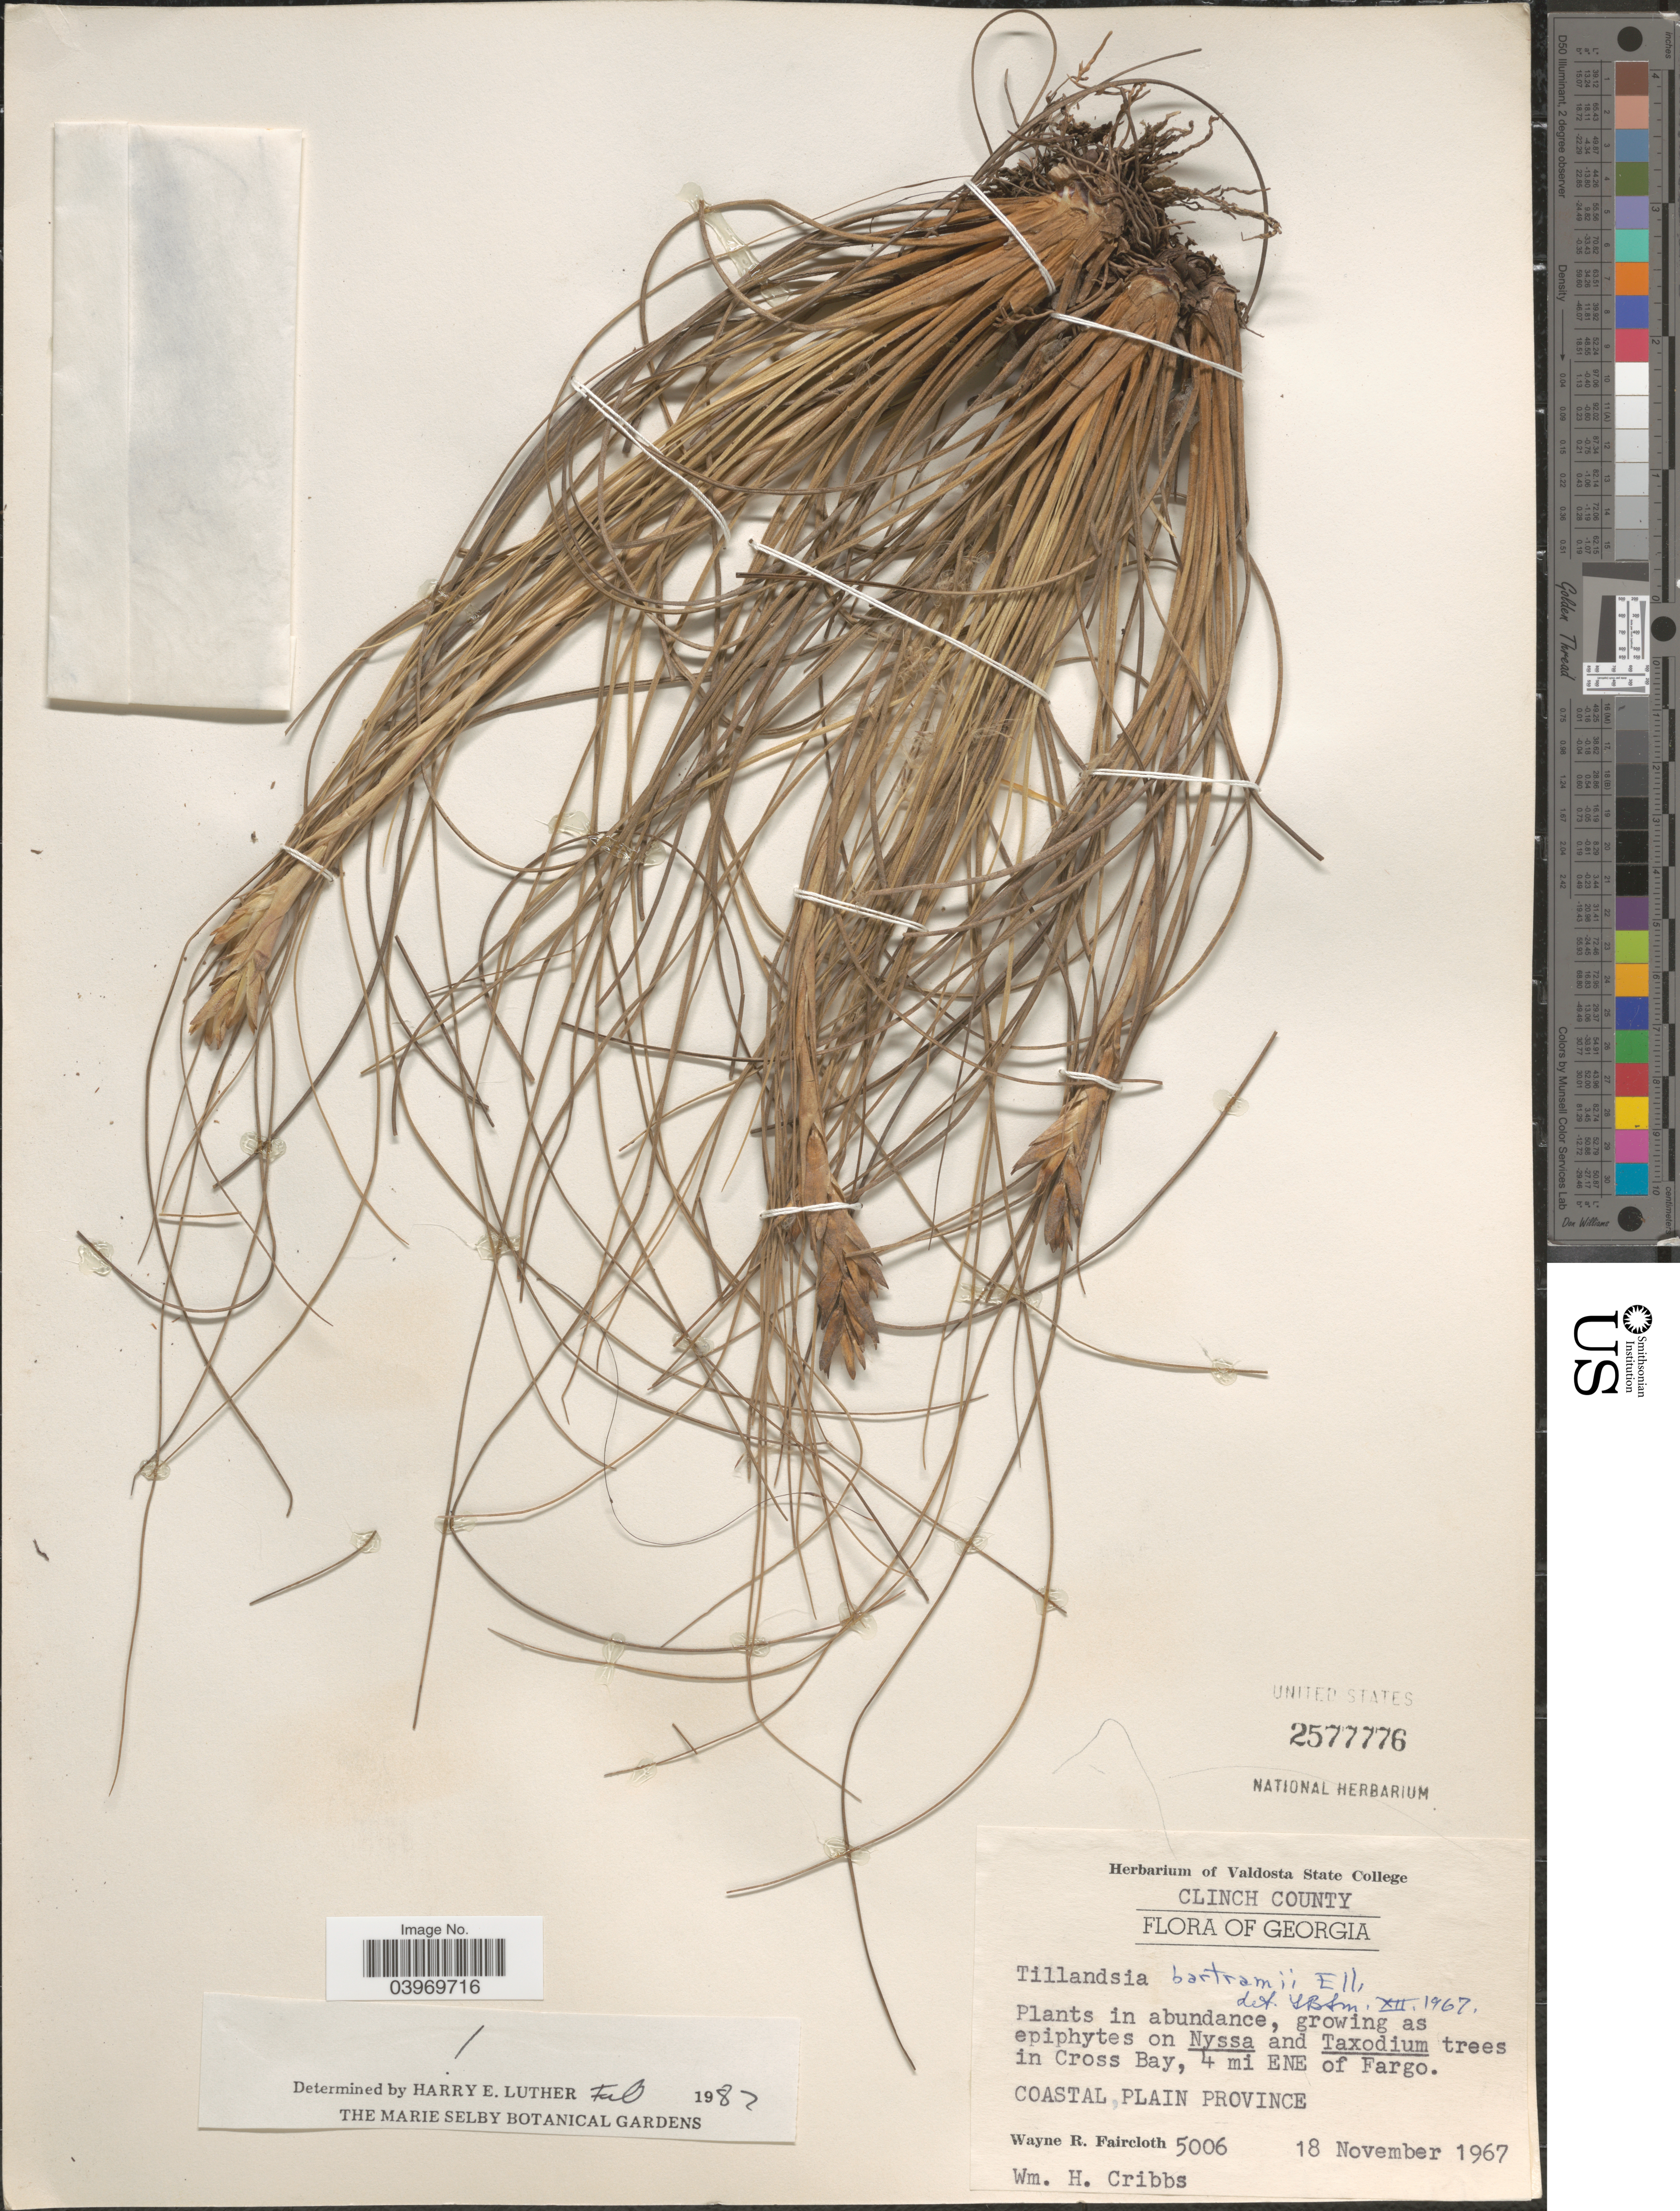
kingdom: Plantae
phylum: Tracheophyta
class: Liliopsida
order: Poales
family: Bromeliaceae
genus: Tillandsia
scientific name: Tillandsia bartramii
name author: Elliott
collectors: W. Faircloth & W. Cribbs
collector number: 5006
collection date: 1967-11-18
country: United States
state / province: Georgia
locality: Clinch County. In Cross Bay, 4 mi ENE of Fargo. Coastal, Plain Province.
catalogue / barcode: US 2577776